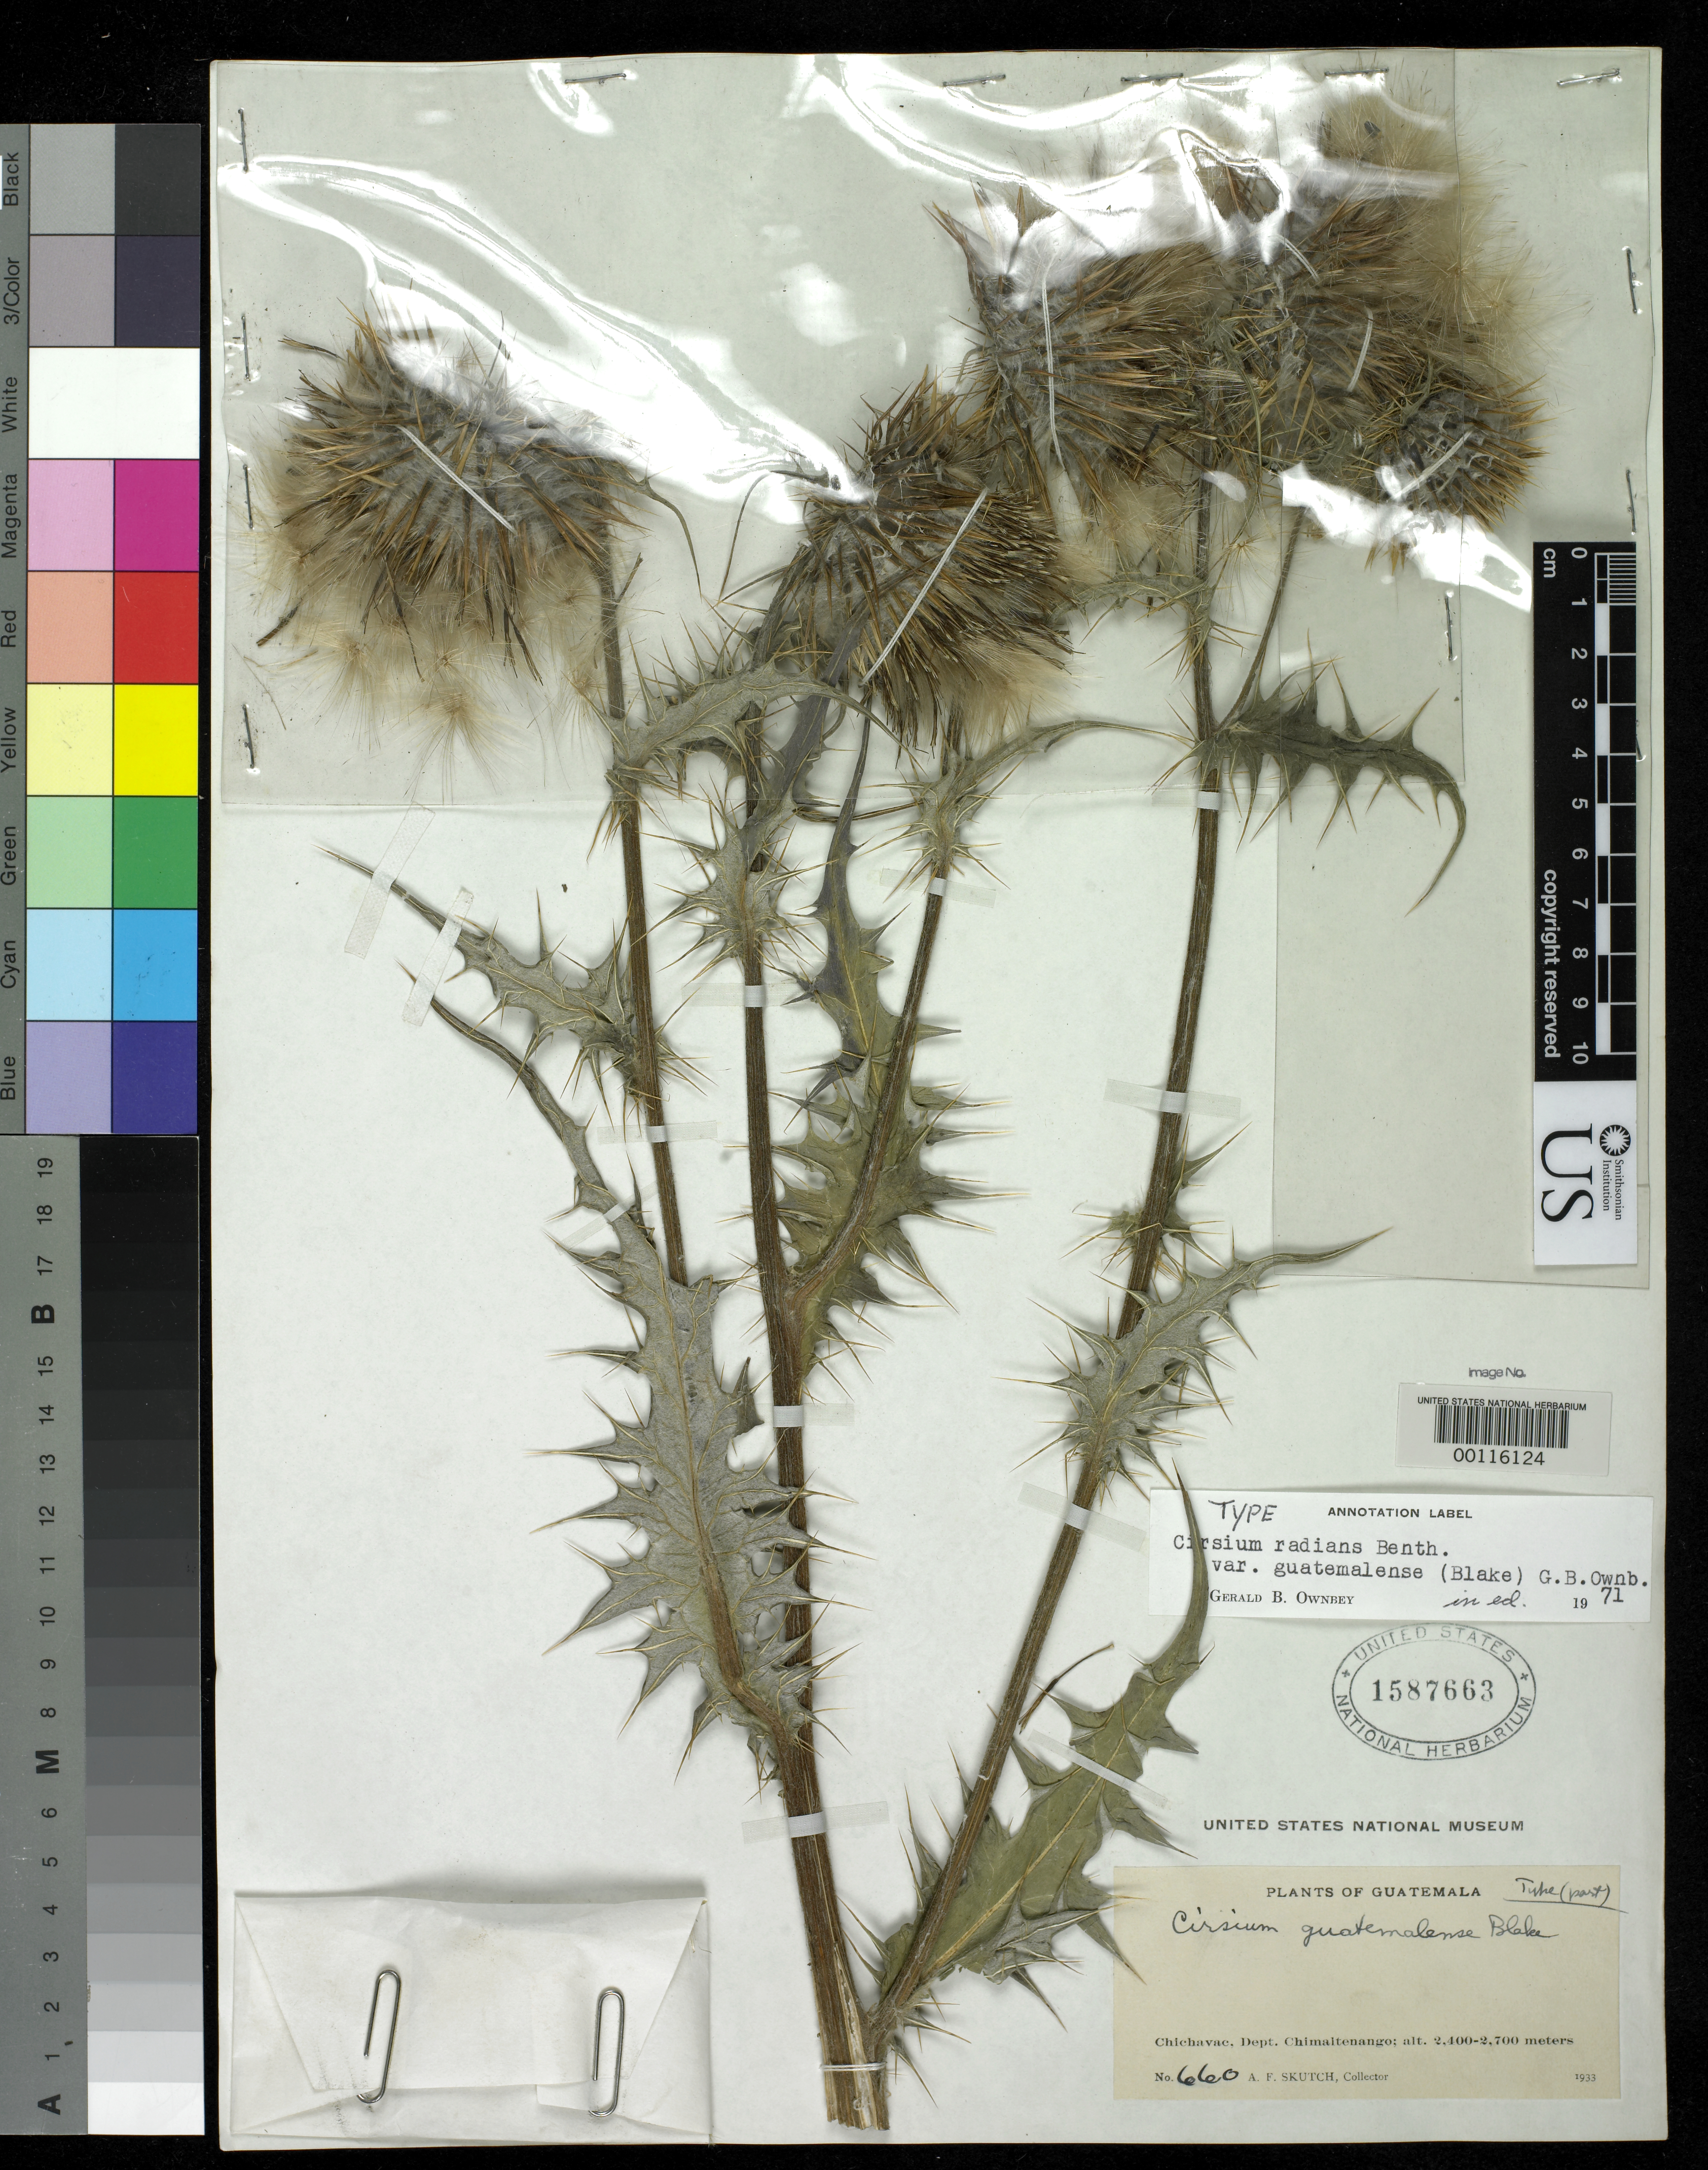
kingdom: Plantae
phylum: Tracheophyta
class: Magnoliopsida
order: Asterales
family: Asteraceae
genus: Cirsium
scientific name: Cirsium guatemalense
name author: S.F. Blake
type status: Holotype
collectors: A. F. Skutch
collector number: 660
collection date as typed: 10 Nov 1933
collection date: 1933-11-10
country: Guatemala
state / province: Chimaltenango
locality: Chichavac.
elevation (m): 2400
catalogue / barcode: US 1587663